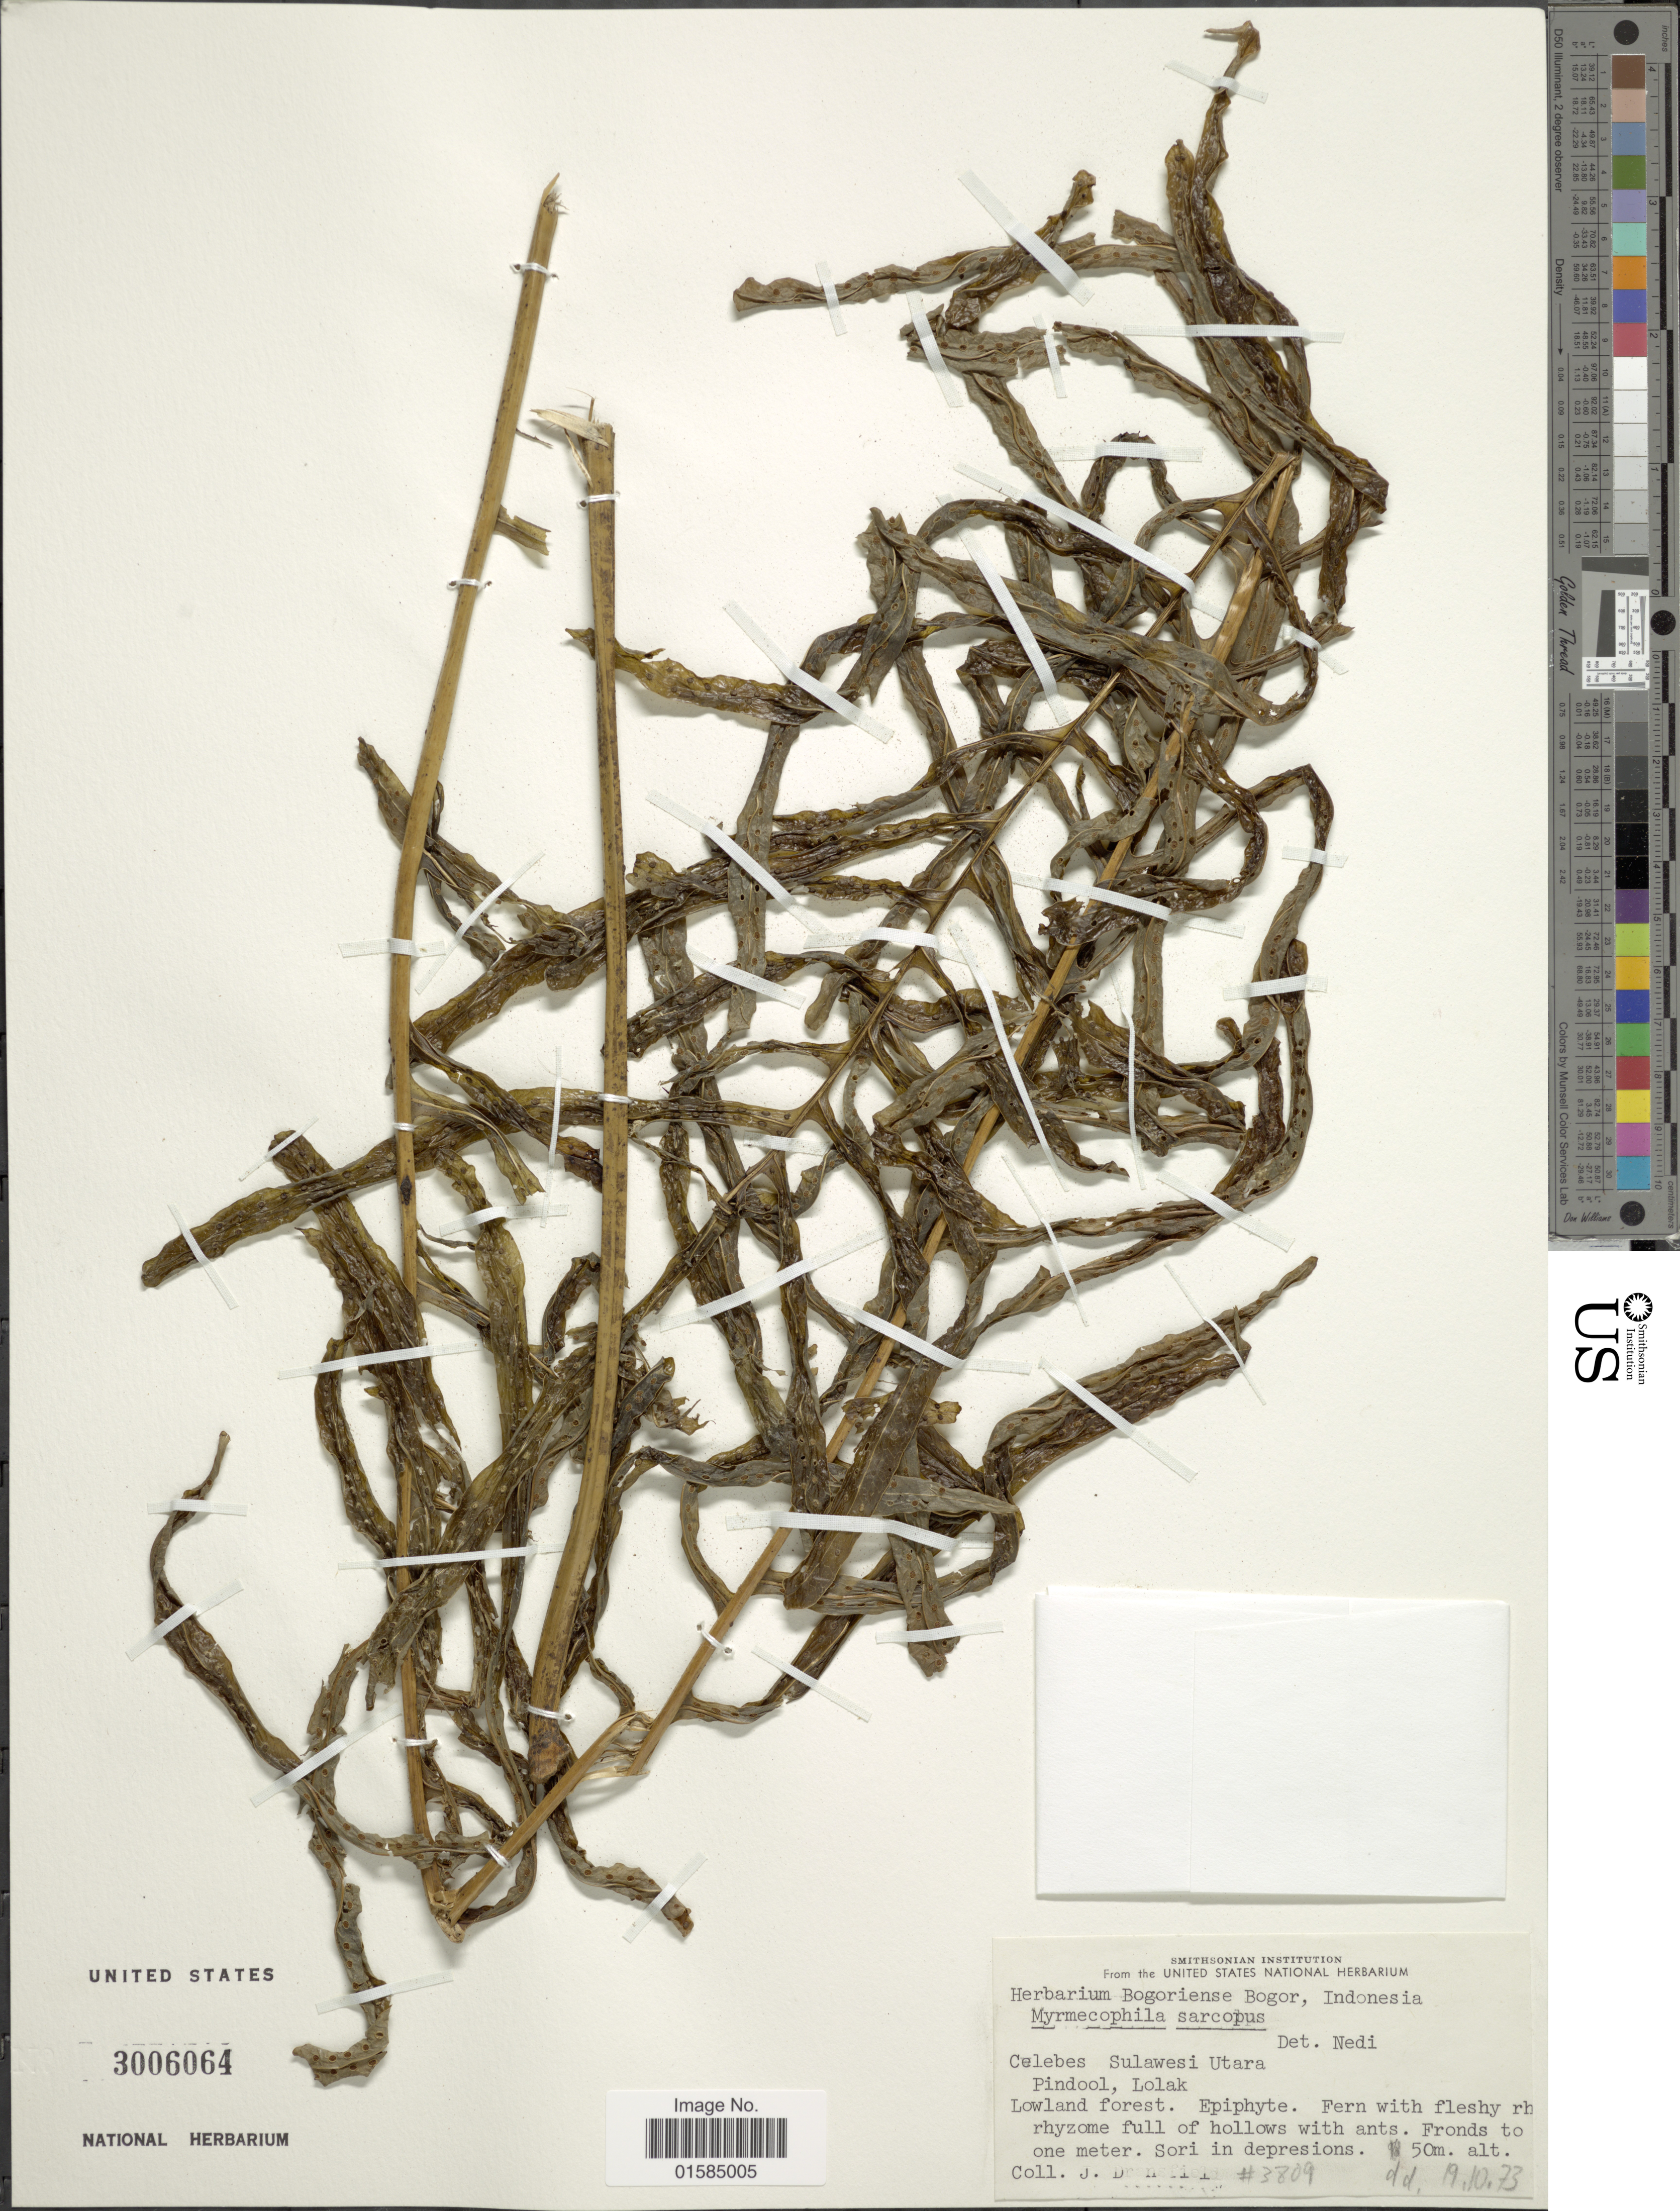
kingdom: Plantae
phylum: Tracheophyta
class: Polypodiopsida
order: Polypodiales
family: Polypodiaceae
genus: Lecanopteris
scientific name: Lecanopteris sarcopus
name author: (Teysm. & Binnend.) Copel.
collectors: J. Dransfield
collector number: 3809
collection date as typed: Transcribed d/m/y: 19/10/73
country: Indonesia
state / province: Sulawesi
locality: Celebes Sulawesi Utara. Pindool, Lolak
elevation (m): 50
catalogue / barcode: US 3006064